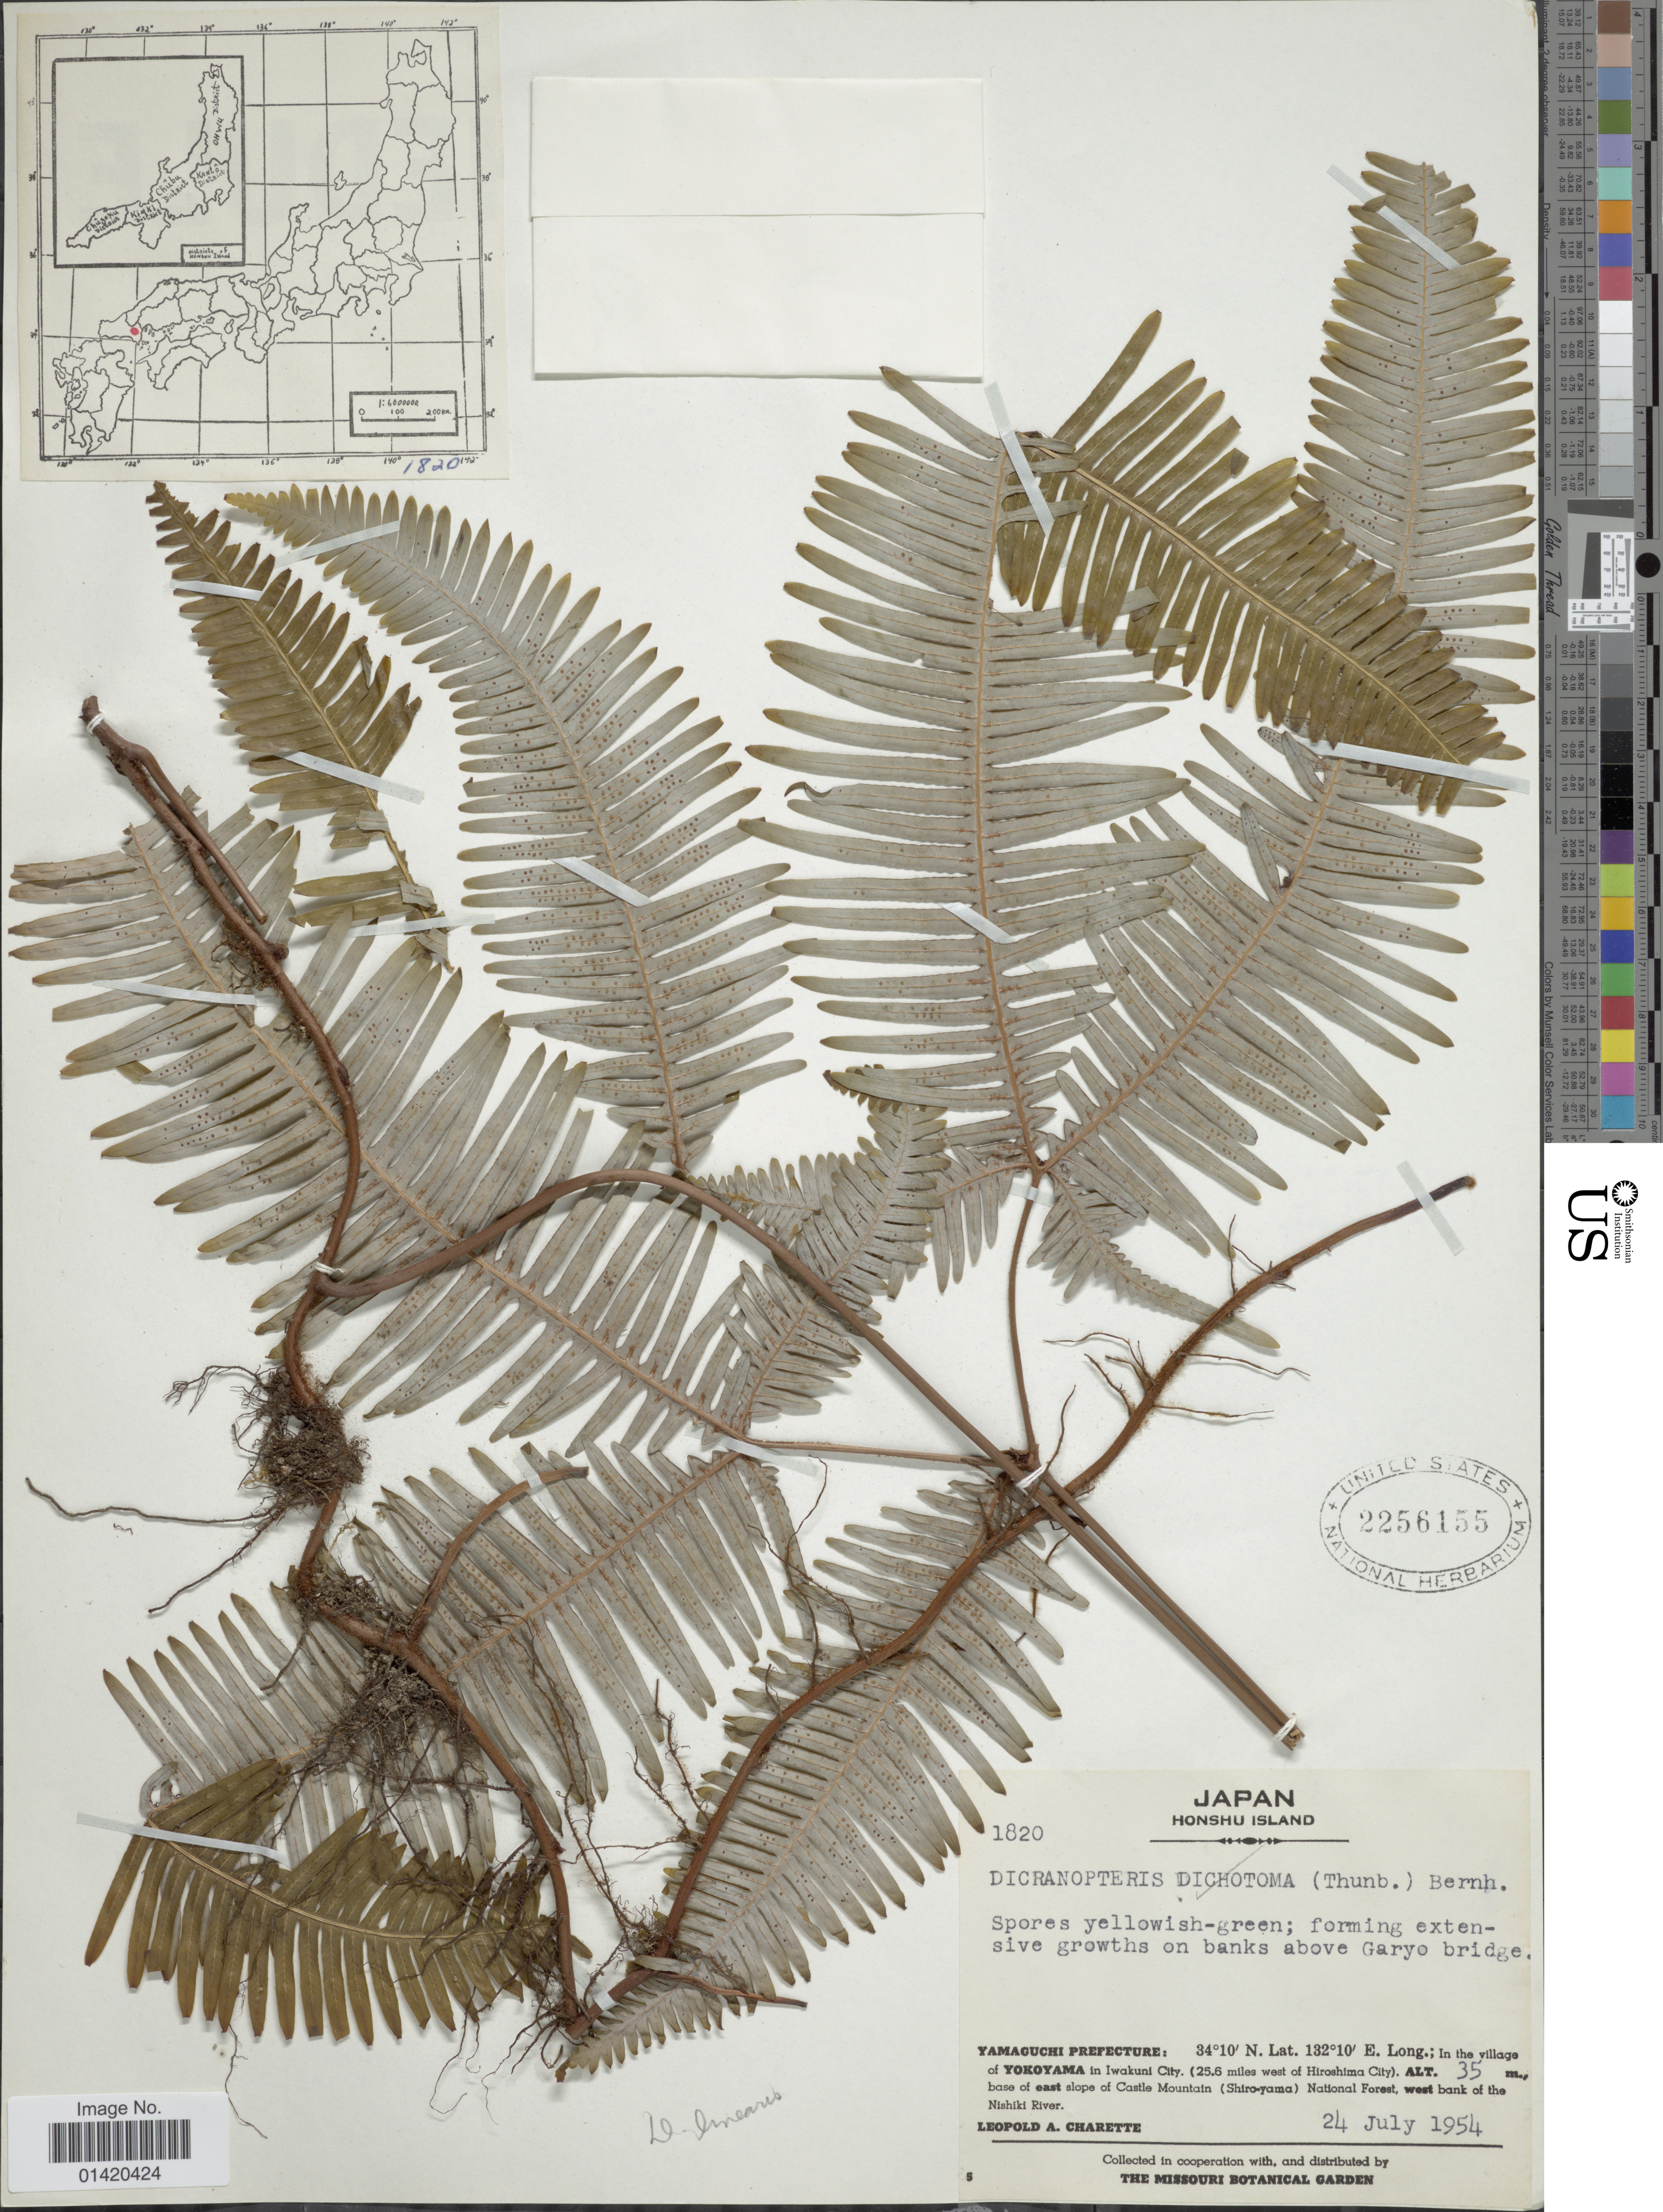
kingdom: Plantae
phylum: Tracheophyta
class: Polypodiopsida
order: Gleicheniales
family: Gleicheniaceae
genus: Dicranopteris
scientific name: Dicranopteris linearis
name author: (Burm. f.) Underw.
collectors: L. A. Charette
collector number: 1820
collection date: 1954-07-24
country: Japan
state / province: Yamaguti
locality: Honshu Island, Yamaguchi Prefecture; in the village of Yokoyama in Iwakuni City. (25.6 miles west of Hiroshima City) base of east slope of Castle of Castle Mountain (Shir-yama) National Forest, west bank of the Nishiki River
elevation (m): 35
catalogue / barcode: US 2256155